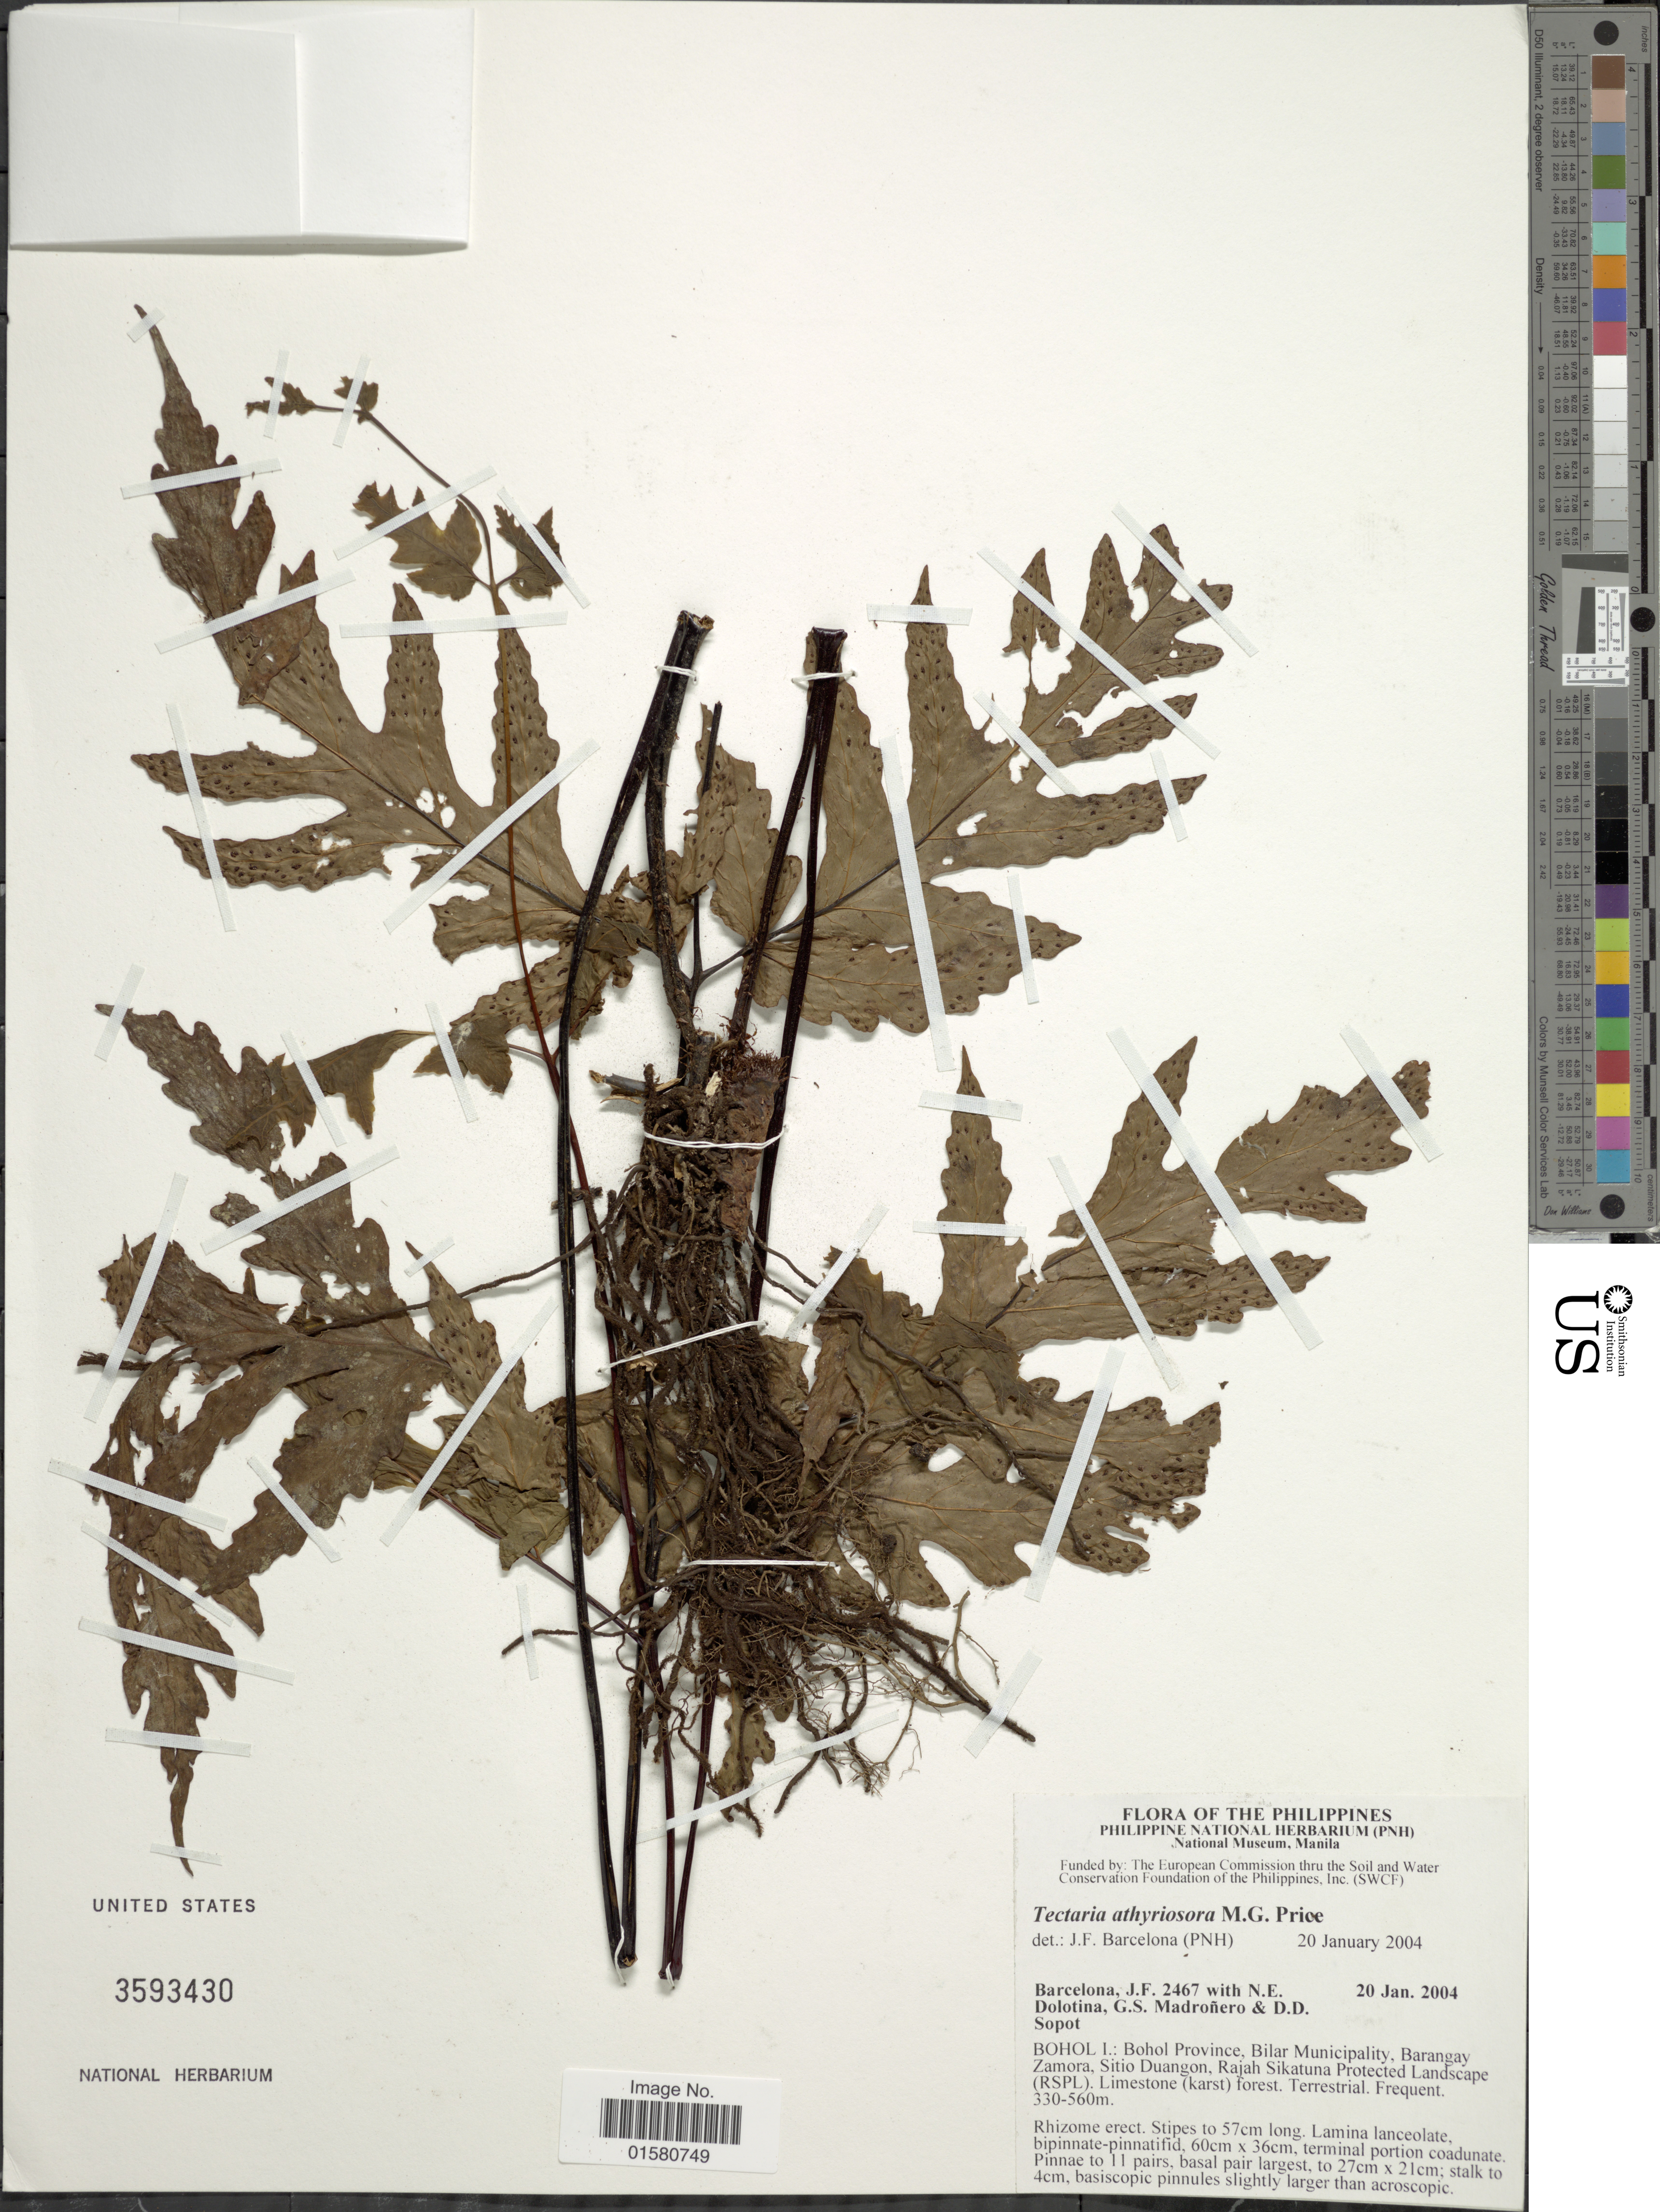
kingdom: Plantae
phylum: Tracheophyta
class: Polypodiopsida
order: Polypodiales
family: Tectariaceae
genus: Tectaria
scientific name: Tectaria athyriosora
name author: M.G. Price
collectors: J. F. Barcelona, N. Dolotina, D. Sopot & D. Sopot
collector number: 2467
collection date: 2004-01-20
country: Philippines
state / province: Central Visayas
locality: Bohol I.; Bohol Province, Bilar Municipality, Baranagy Zamora, Sitio Duangon, Rajah Sikatuna Protected Landscape (RSLP)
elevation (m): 330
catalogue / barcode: US 3593430